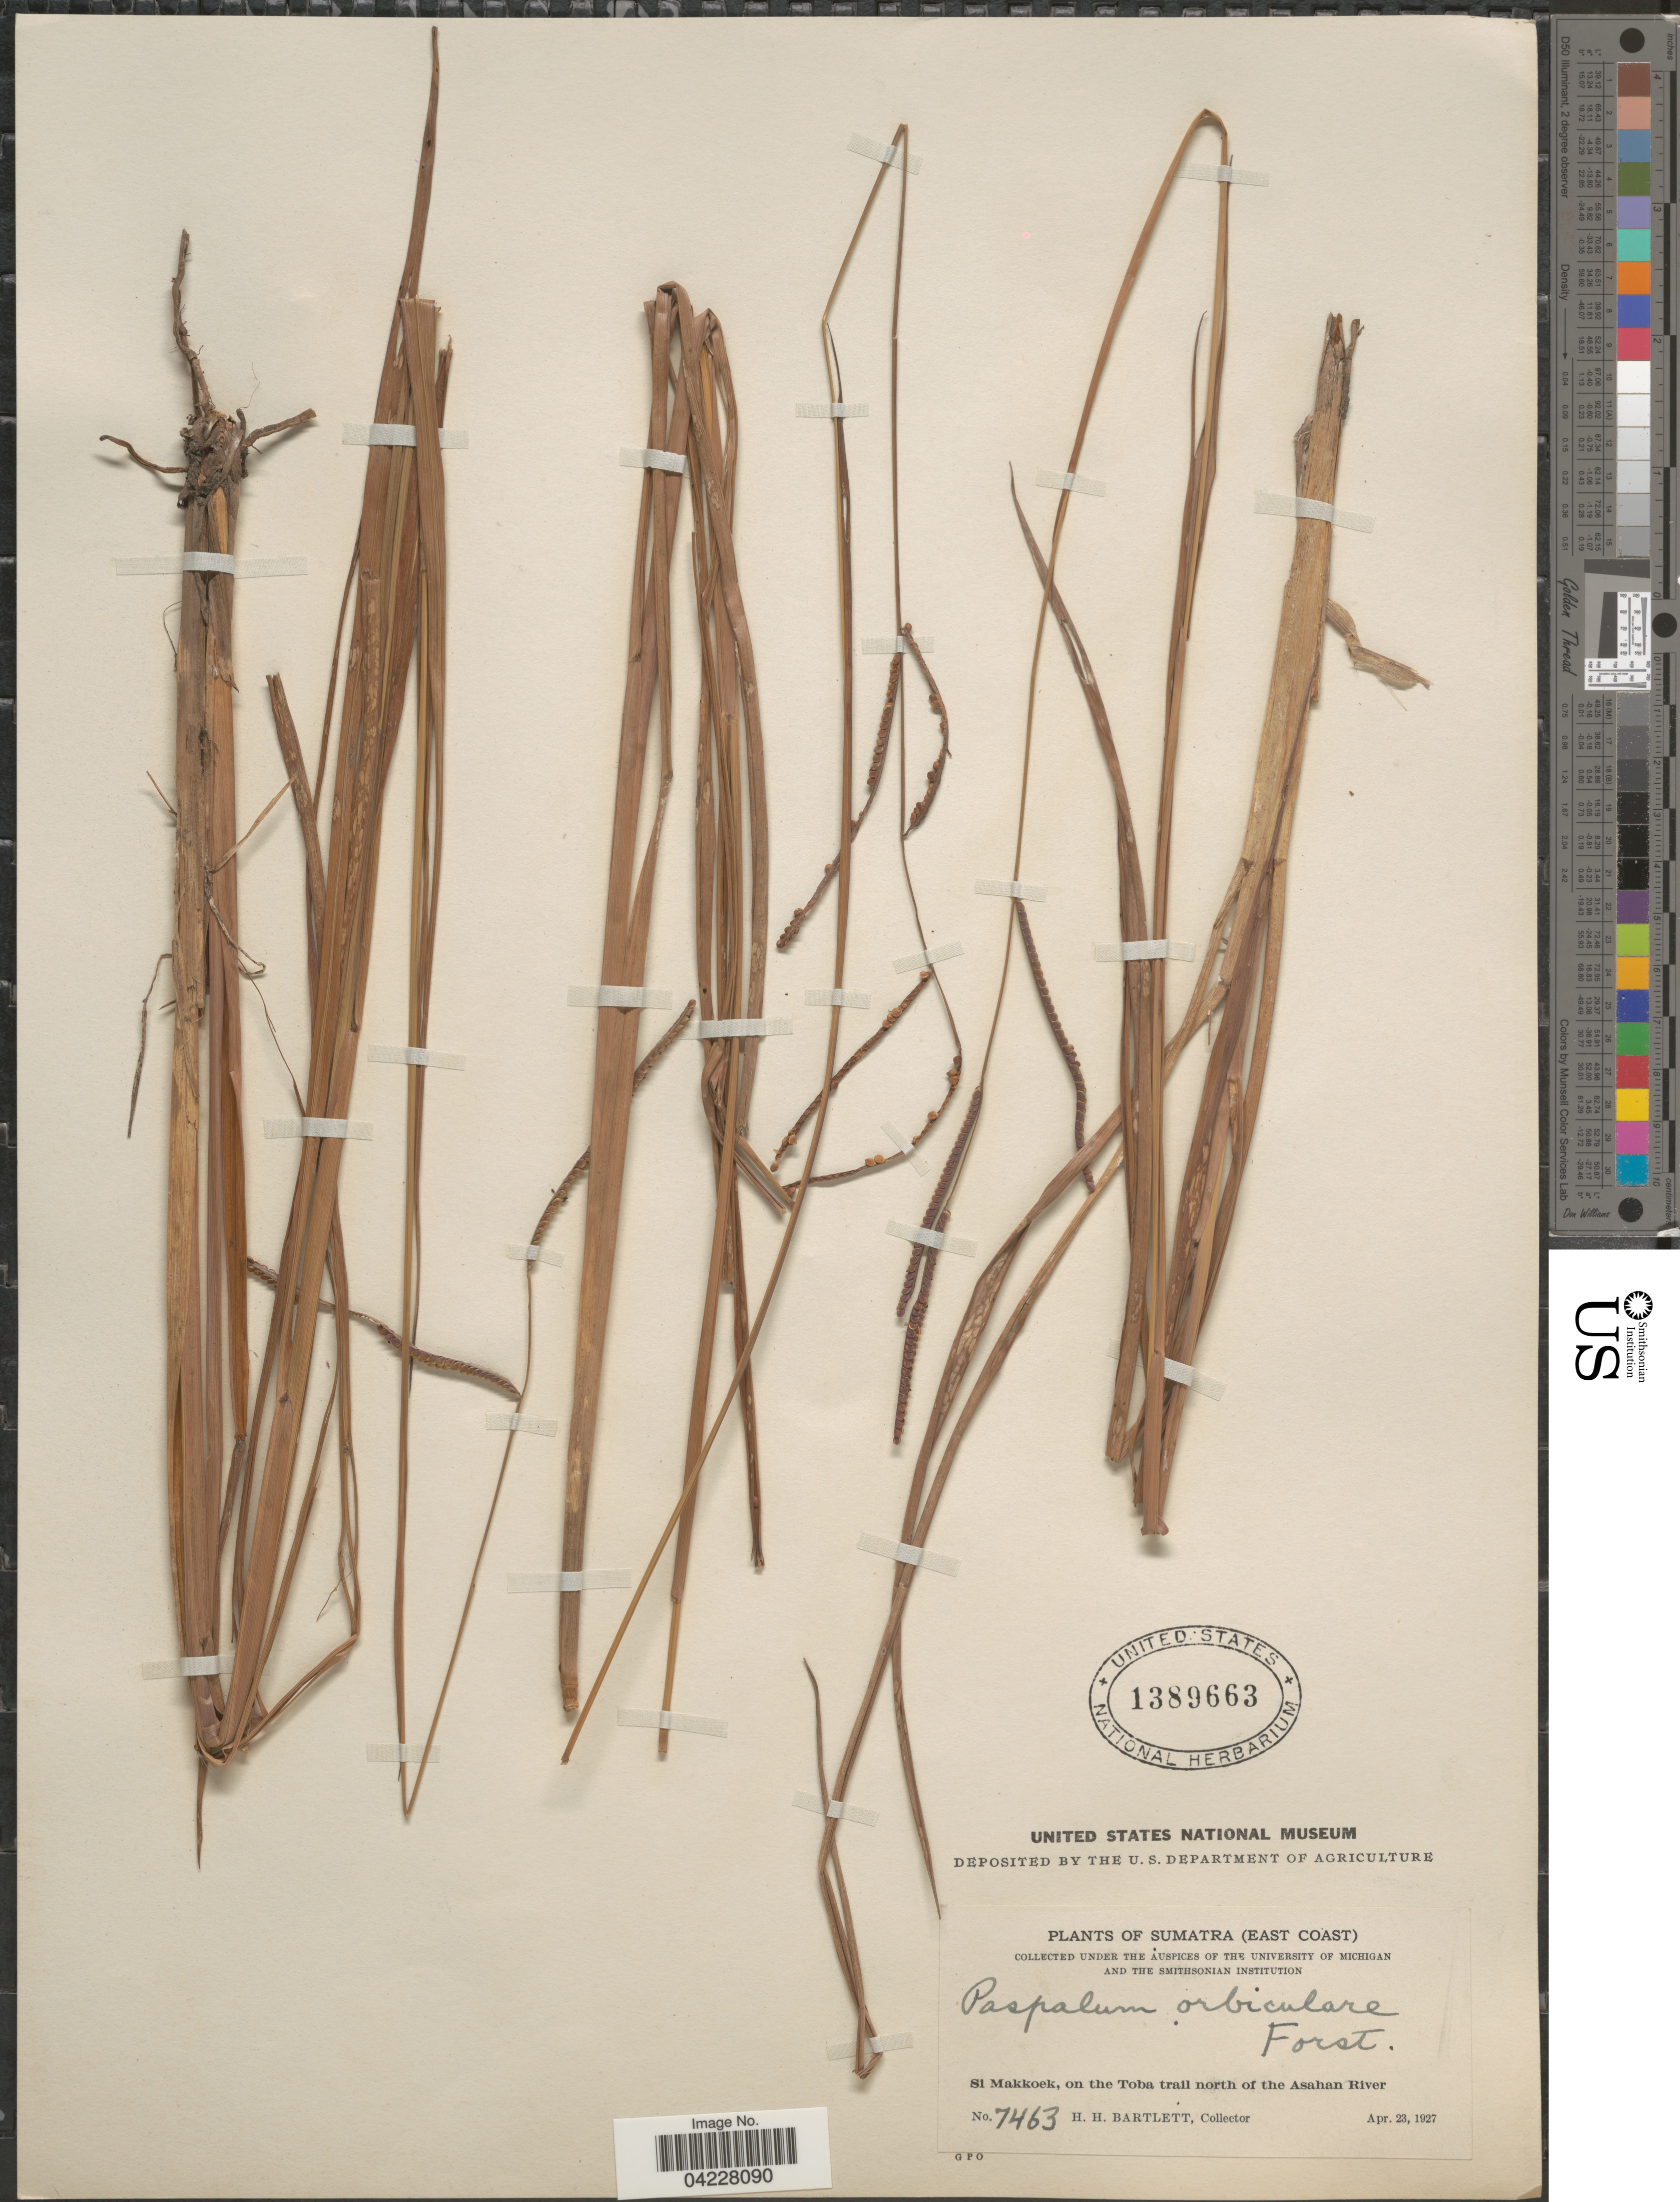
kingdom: Plantae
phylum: Tracheophyta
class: Liliopsida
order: Poales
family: Poaceae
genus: Paspalum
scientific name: Paspalum orbiculare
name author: G. Forst.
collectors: H. H. Bartlett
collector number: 7463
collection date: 1927-04-23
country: Indonesia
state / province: Sumatra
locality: (East Coast). Si Makkoek, on the Toba trail north of the Asahan River.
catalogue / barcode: US 1389663